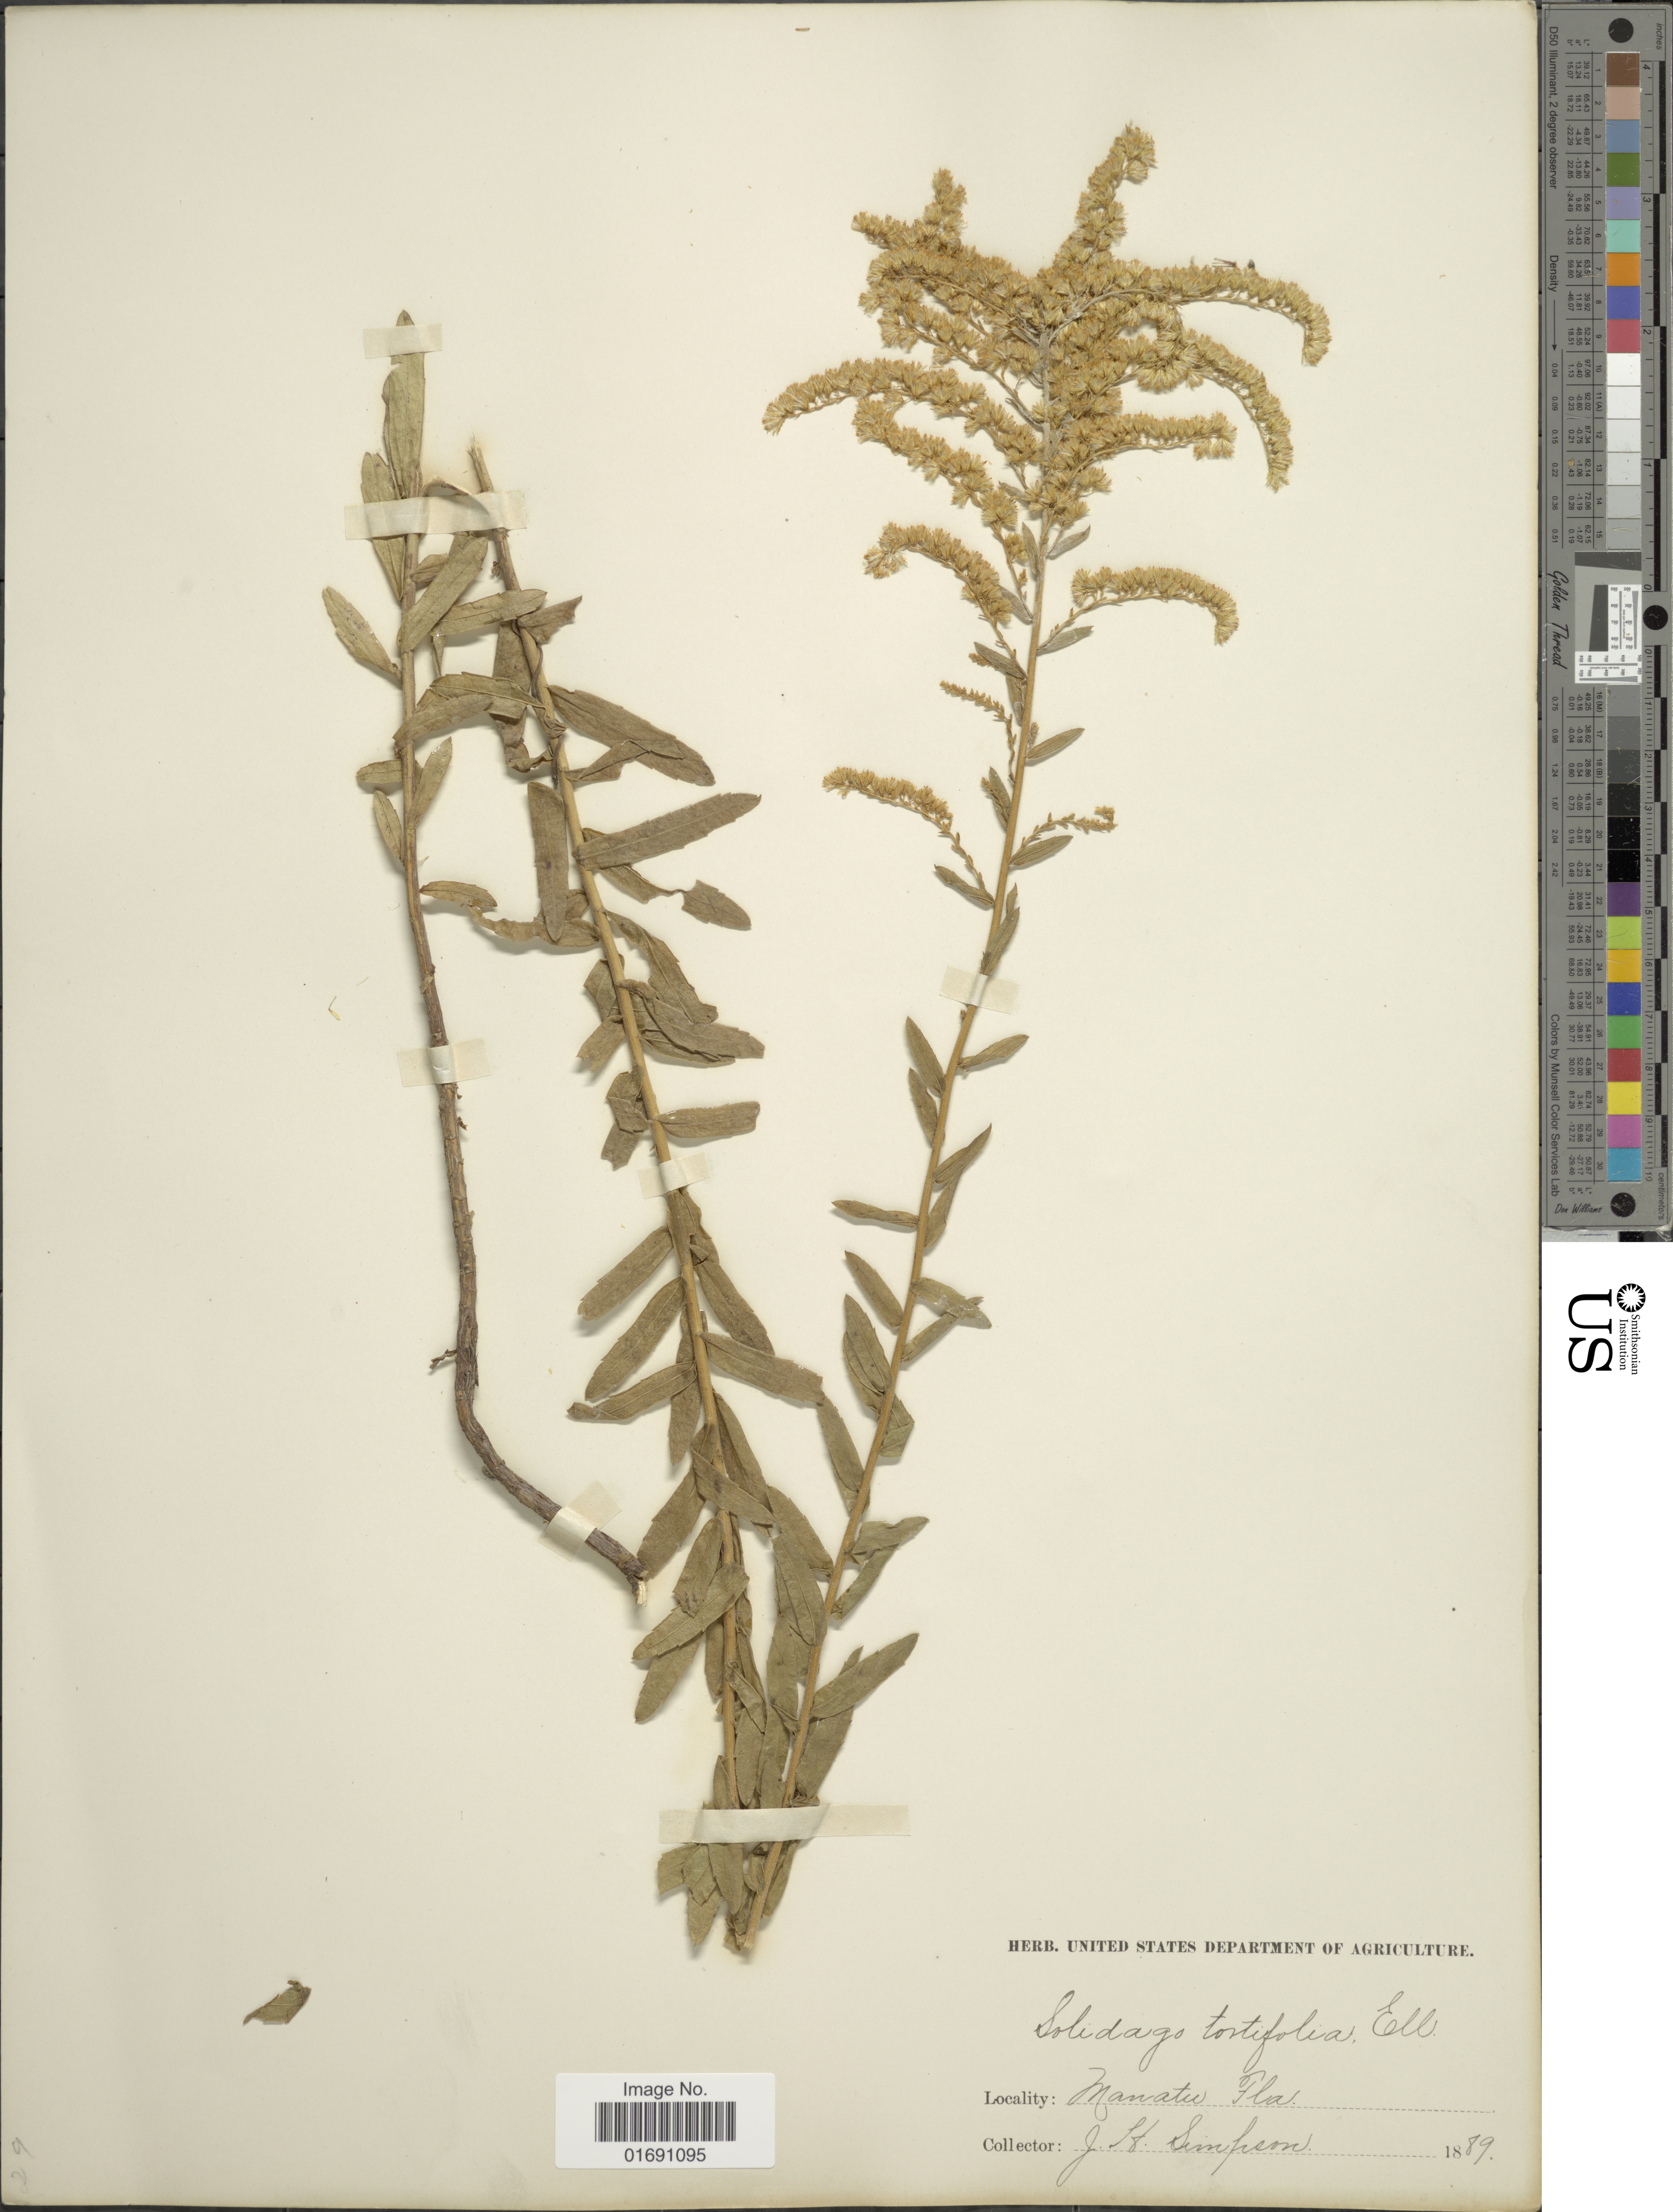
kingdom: Plantae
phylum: Tracheophyta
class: Magnoliopsida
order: Asterales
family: Asteraceae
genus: Solidago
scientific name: Solidago tortifolia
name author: Elliott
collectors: J. H. Simpson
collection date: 1889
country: United States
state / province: Florida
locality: Manatu